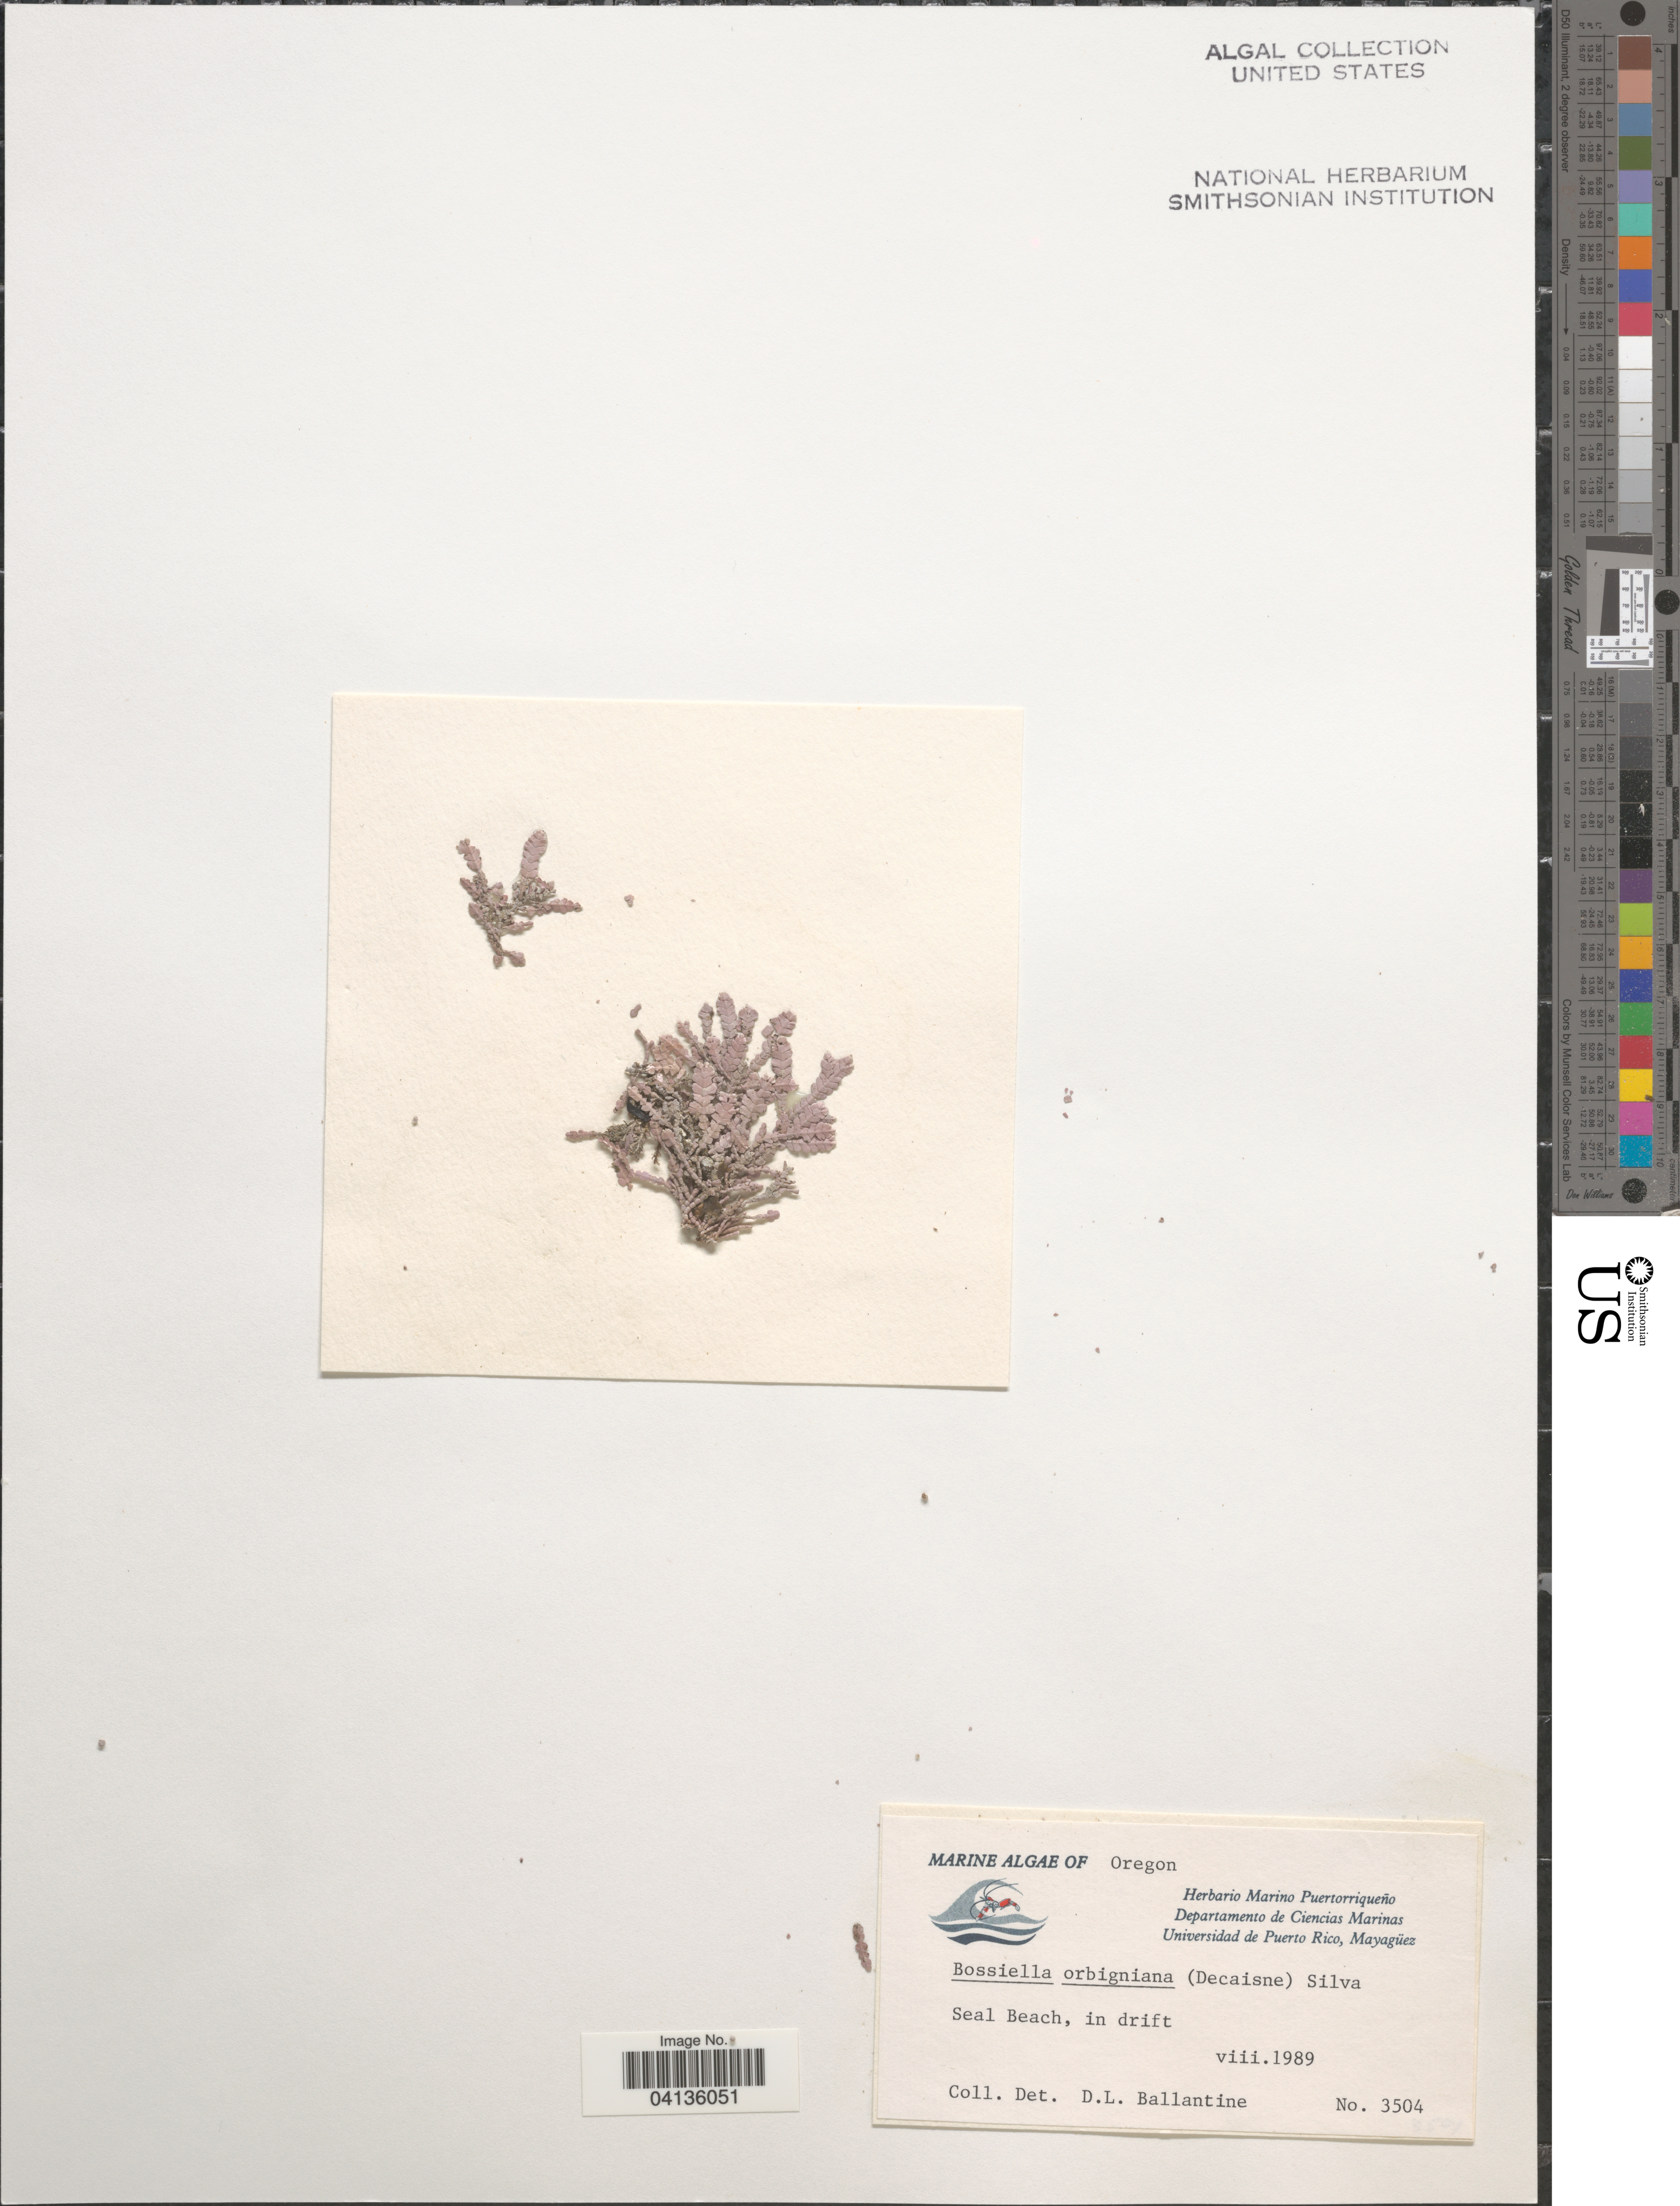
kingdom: Plantae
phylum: Rhodophyta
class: Florideophyceae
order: Corallinales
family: Corallinaceae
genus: Bossiella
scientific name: Bossiella orbigniana var. orbigniana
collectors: D.L. Ballantine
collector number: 3504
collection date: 1989-08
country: United States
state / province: Oregon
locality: Seal Beach.